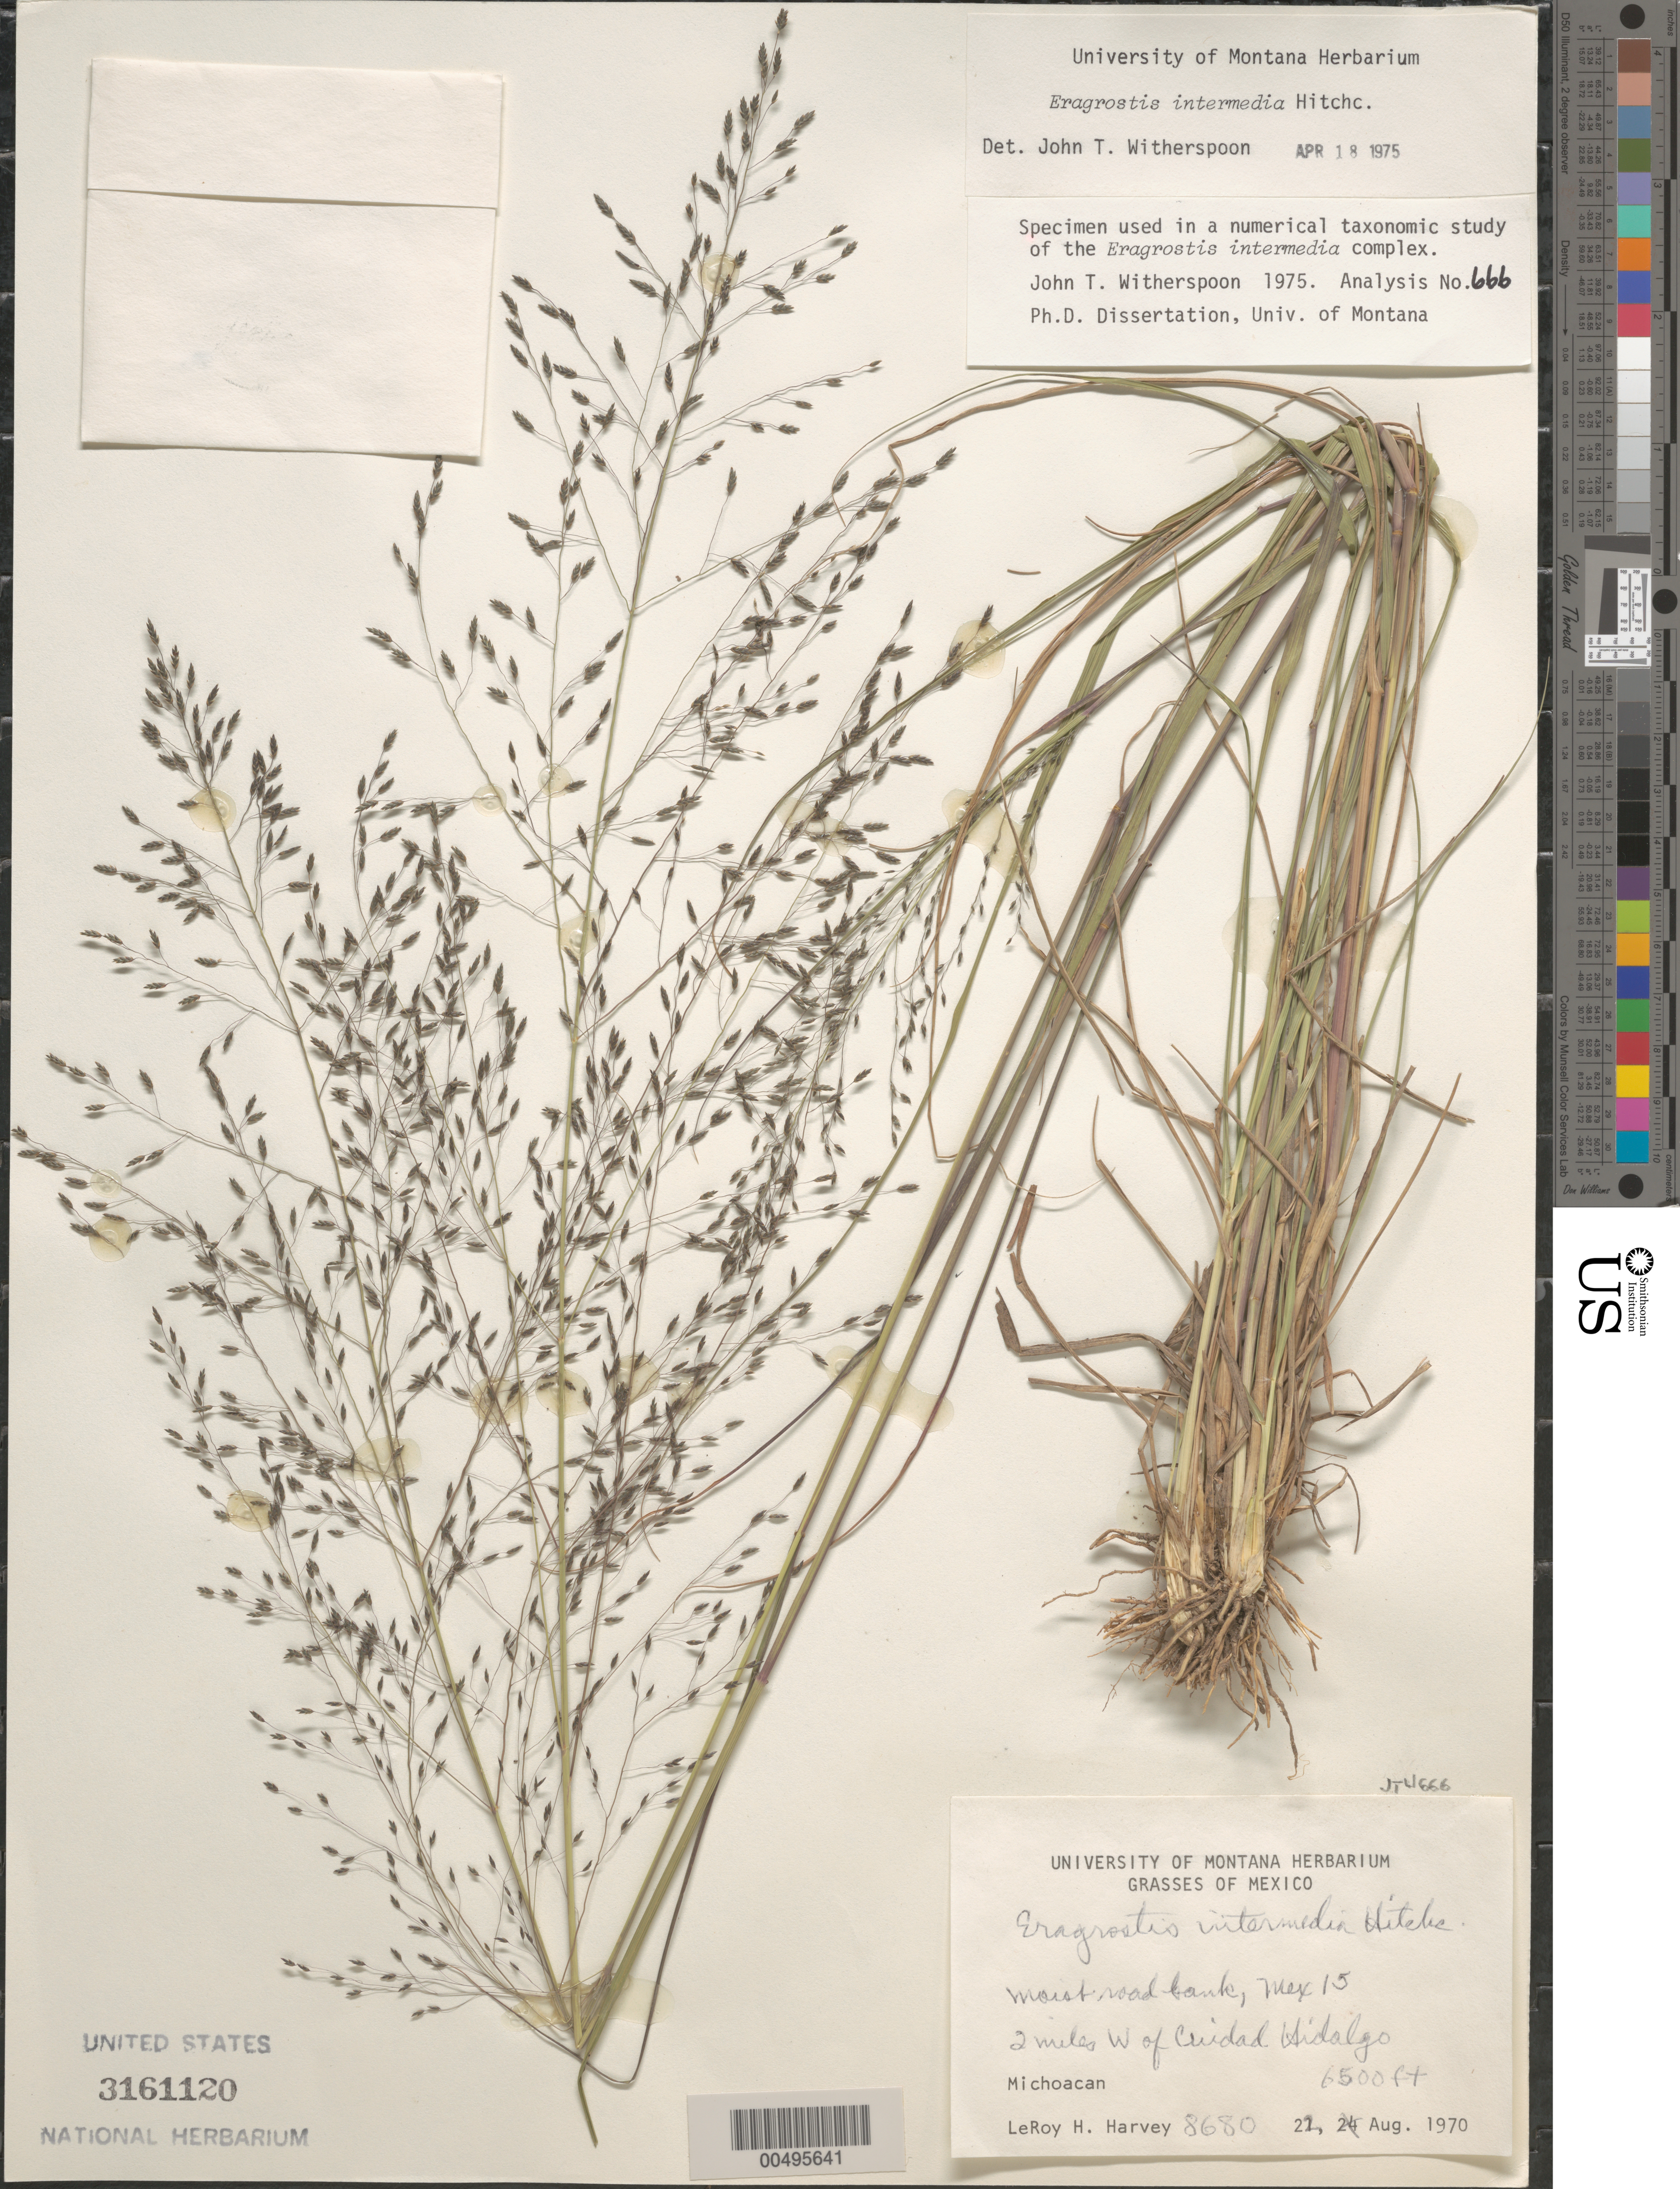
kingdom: Plantae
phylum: Tracheophyta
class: Liliopsida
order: Poales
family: Poaceae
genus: Eragrostis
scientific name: Eragrostis intermedia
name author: Hitchc.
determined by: Witherspoon, John T.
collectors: L. H. Harvey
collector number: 8680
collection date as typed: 22 Aug 1970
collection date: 1970-08-22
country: Mexico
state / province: Michoacán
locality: Mex 15, 2 mi W of Cuidad Hidalgo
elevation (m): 1981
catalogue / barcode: US 3161120